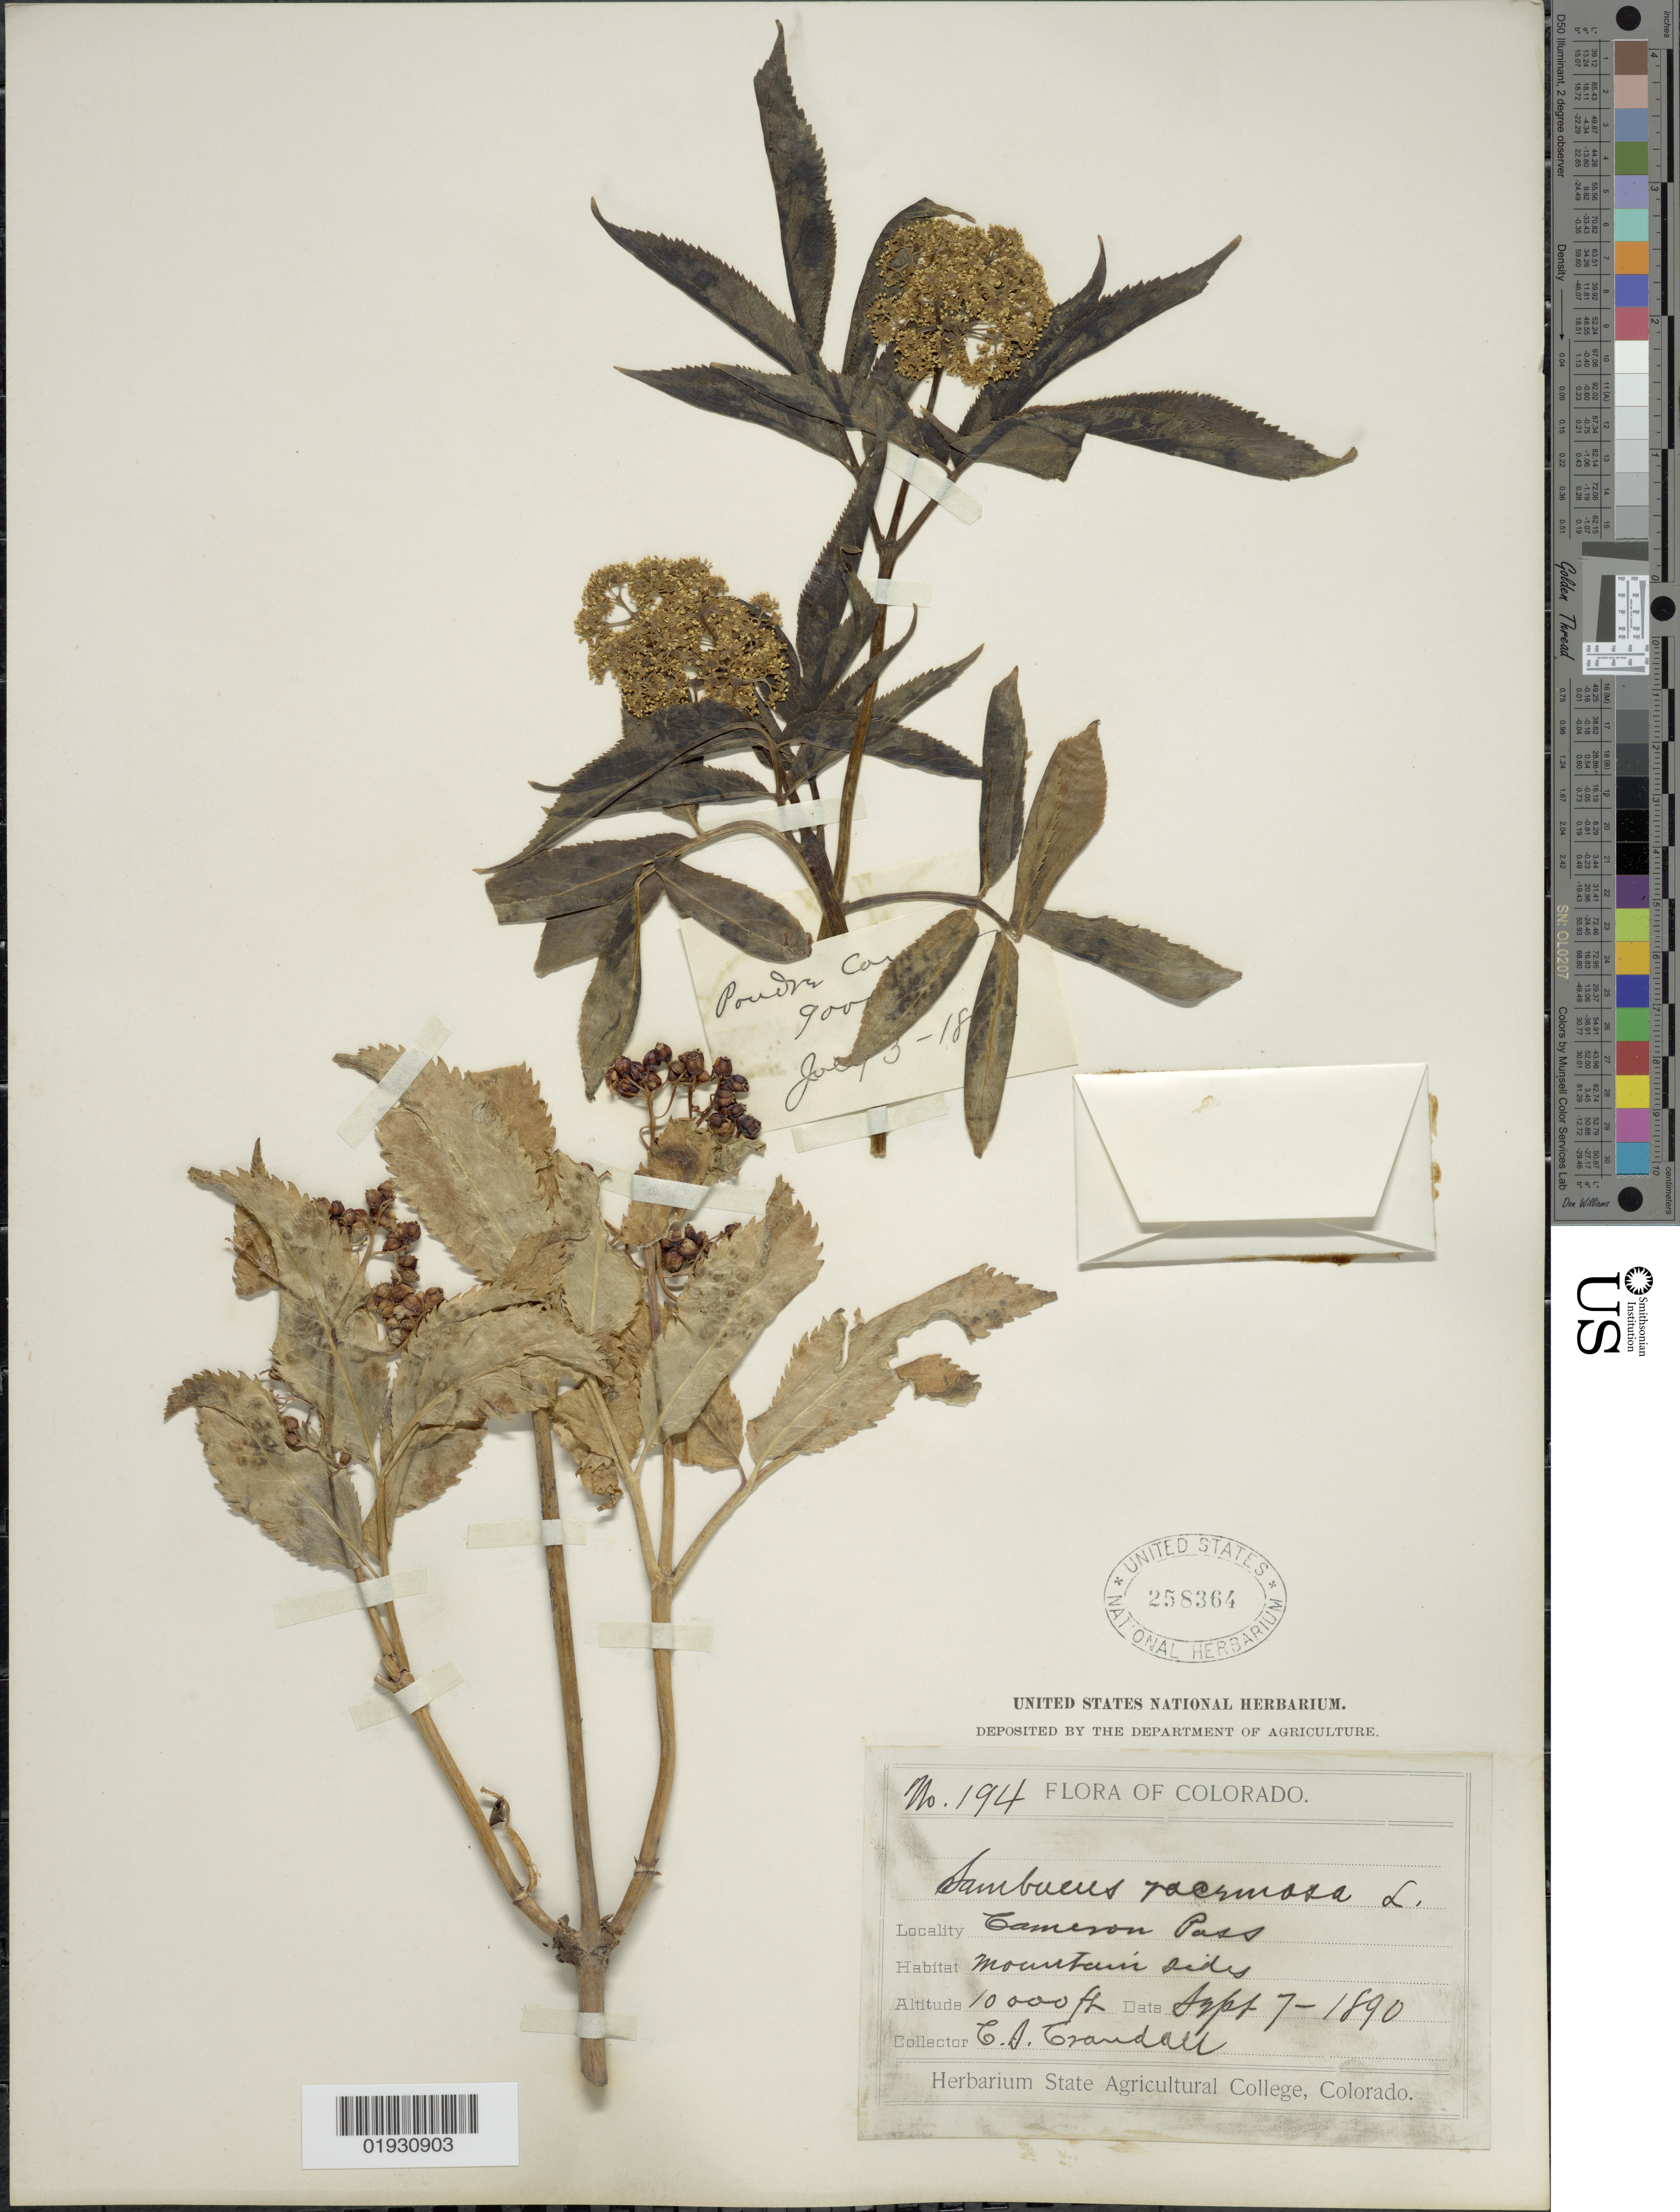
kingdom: Plantae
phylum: Tracheophyta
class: Magnoliopsida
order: Dipsacales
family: Viburnaceae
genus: Sambucus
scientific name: Sambucus leiosperma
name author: Leiberg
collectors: C. Crandall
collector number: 194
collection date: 1890-09-07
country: United States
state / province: Colorado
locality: Cameron Pass.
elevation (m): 3048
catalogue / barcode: US 258364